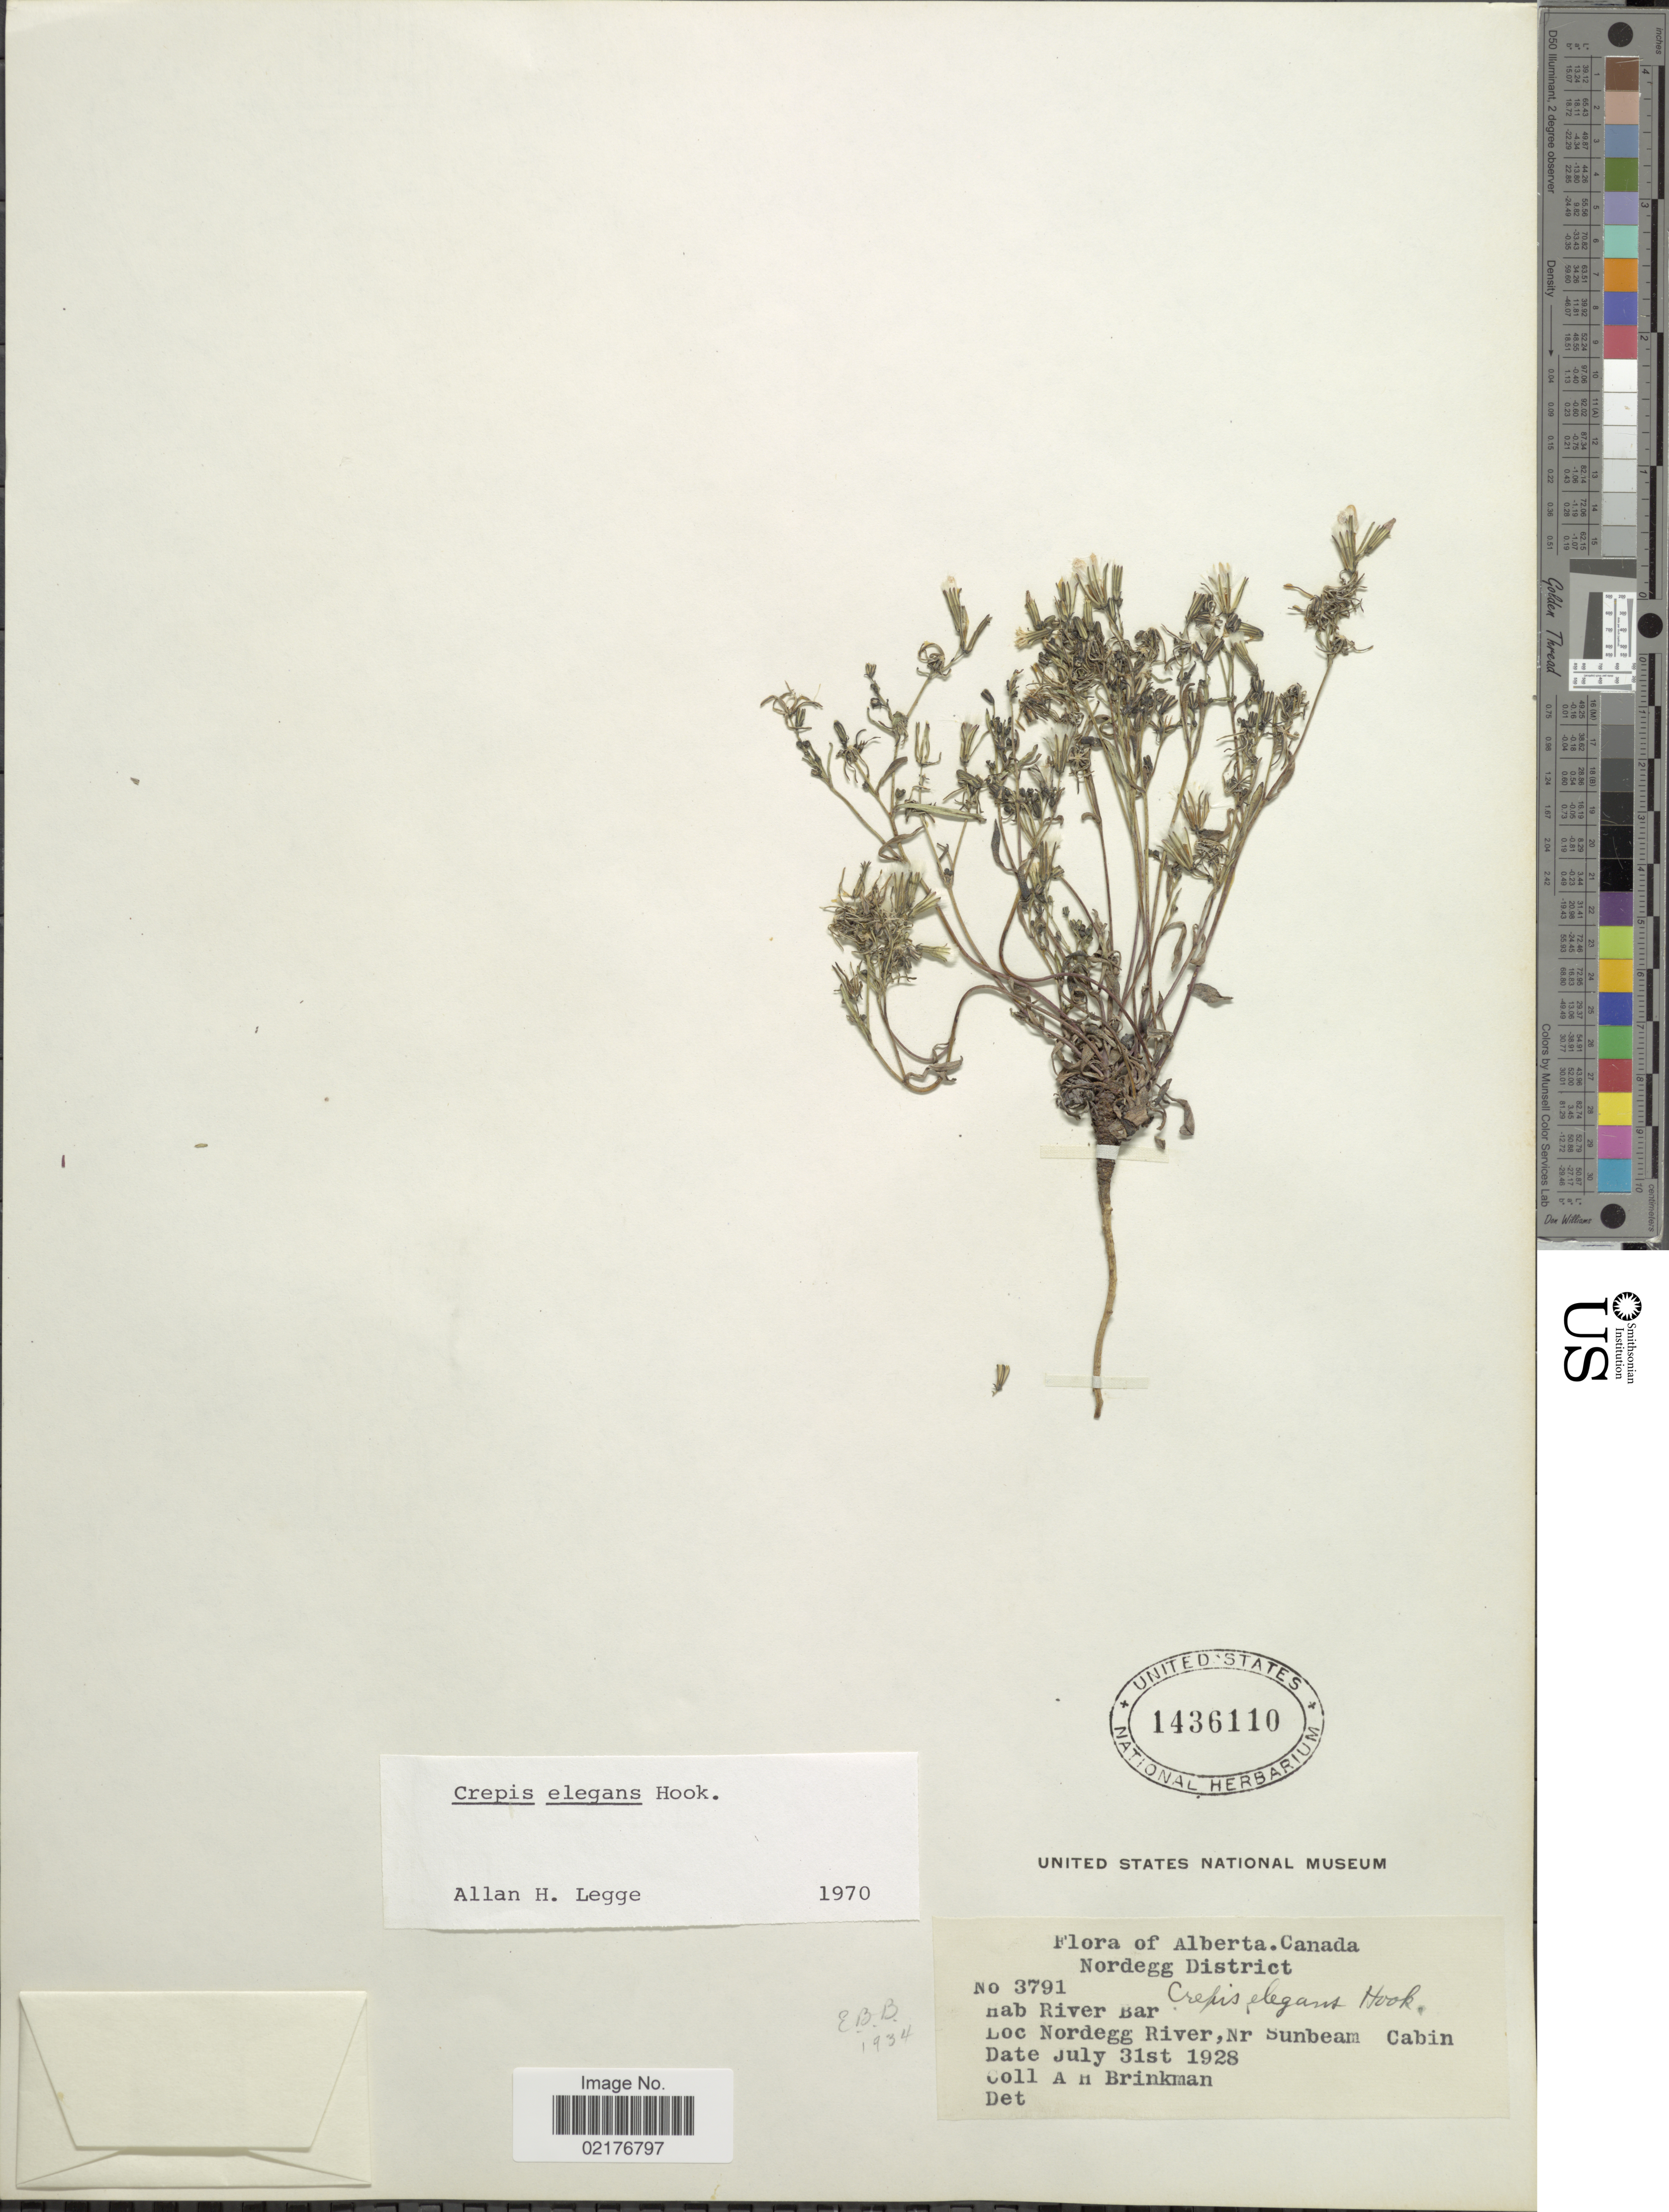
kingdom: Plantae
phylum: Tracheophyta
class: Magnoliopsida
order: Asterales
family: Asteraceae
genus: Askellia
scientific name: Askellia elegans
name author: (Hook.) W.A. Weber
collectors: A. Brinkman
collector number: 3791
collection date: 1928-07-31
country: Canada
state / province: Alberta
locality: Alberta, Canada, Nordegg District, Nordegg River, Nr. Sunbeam Cabin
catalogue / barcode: US 1436110